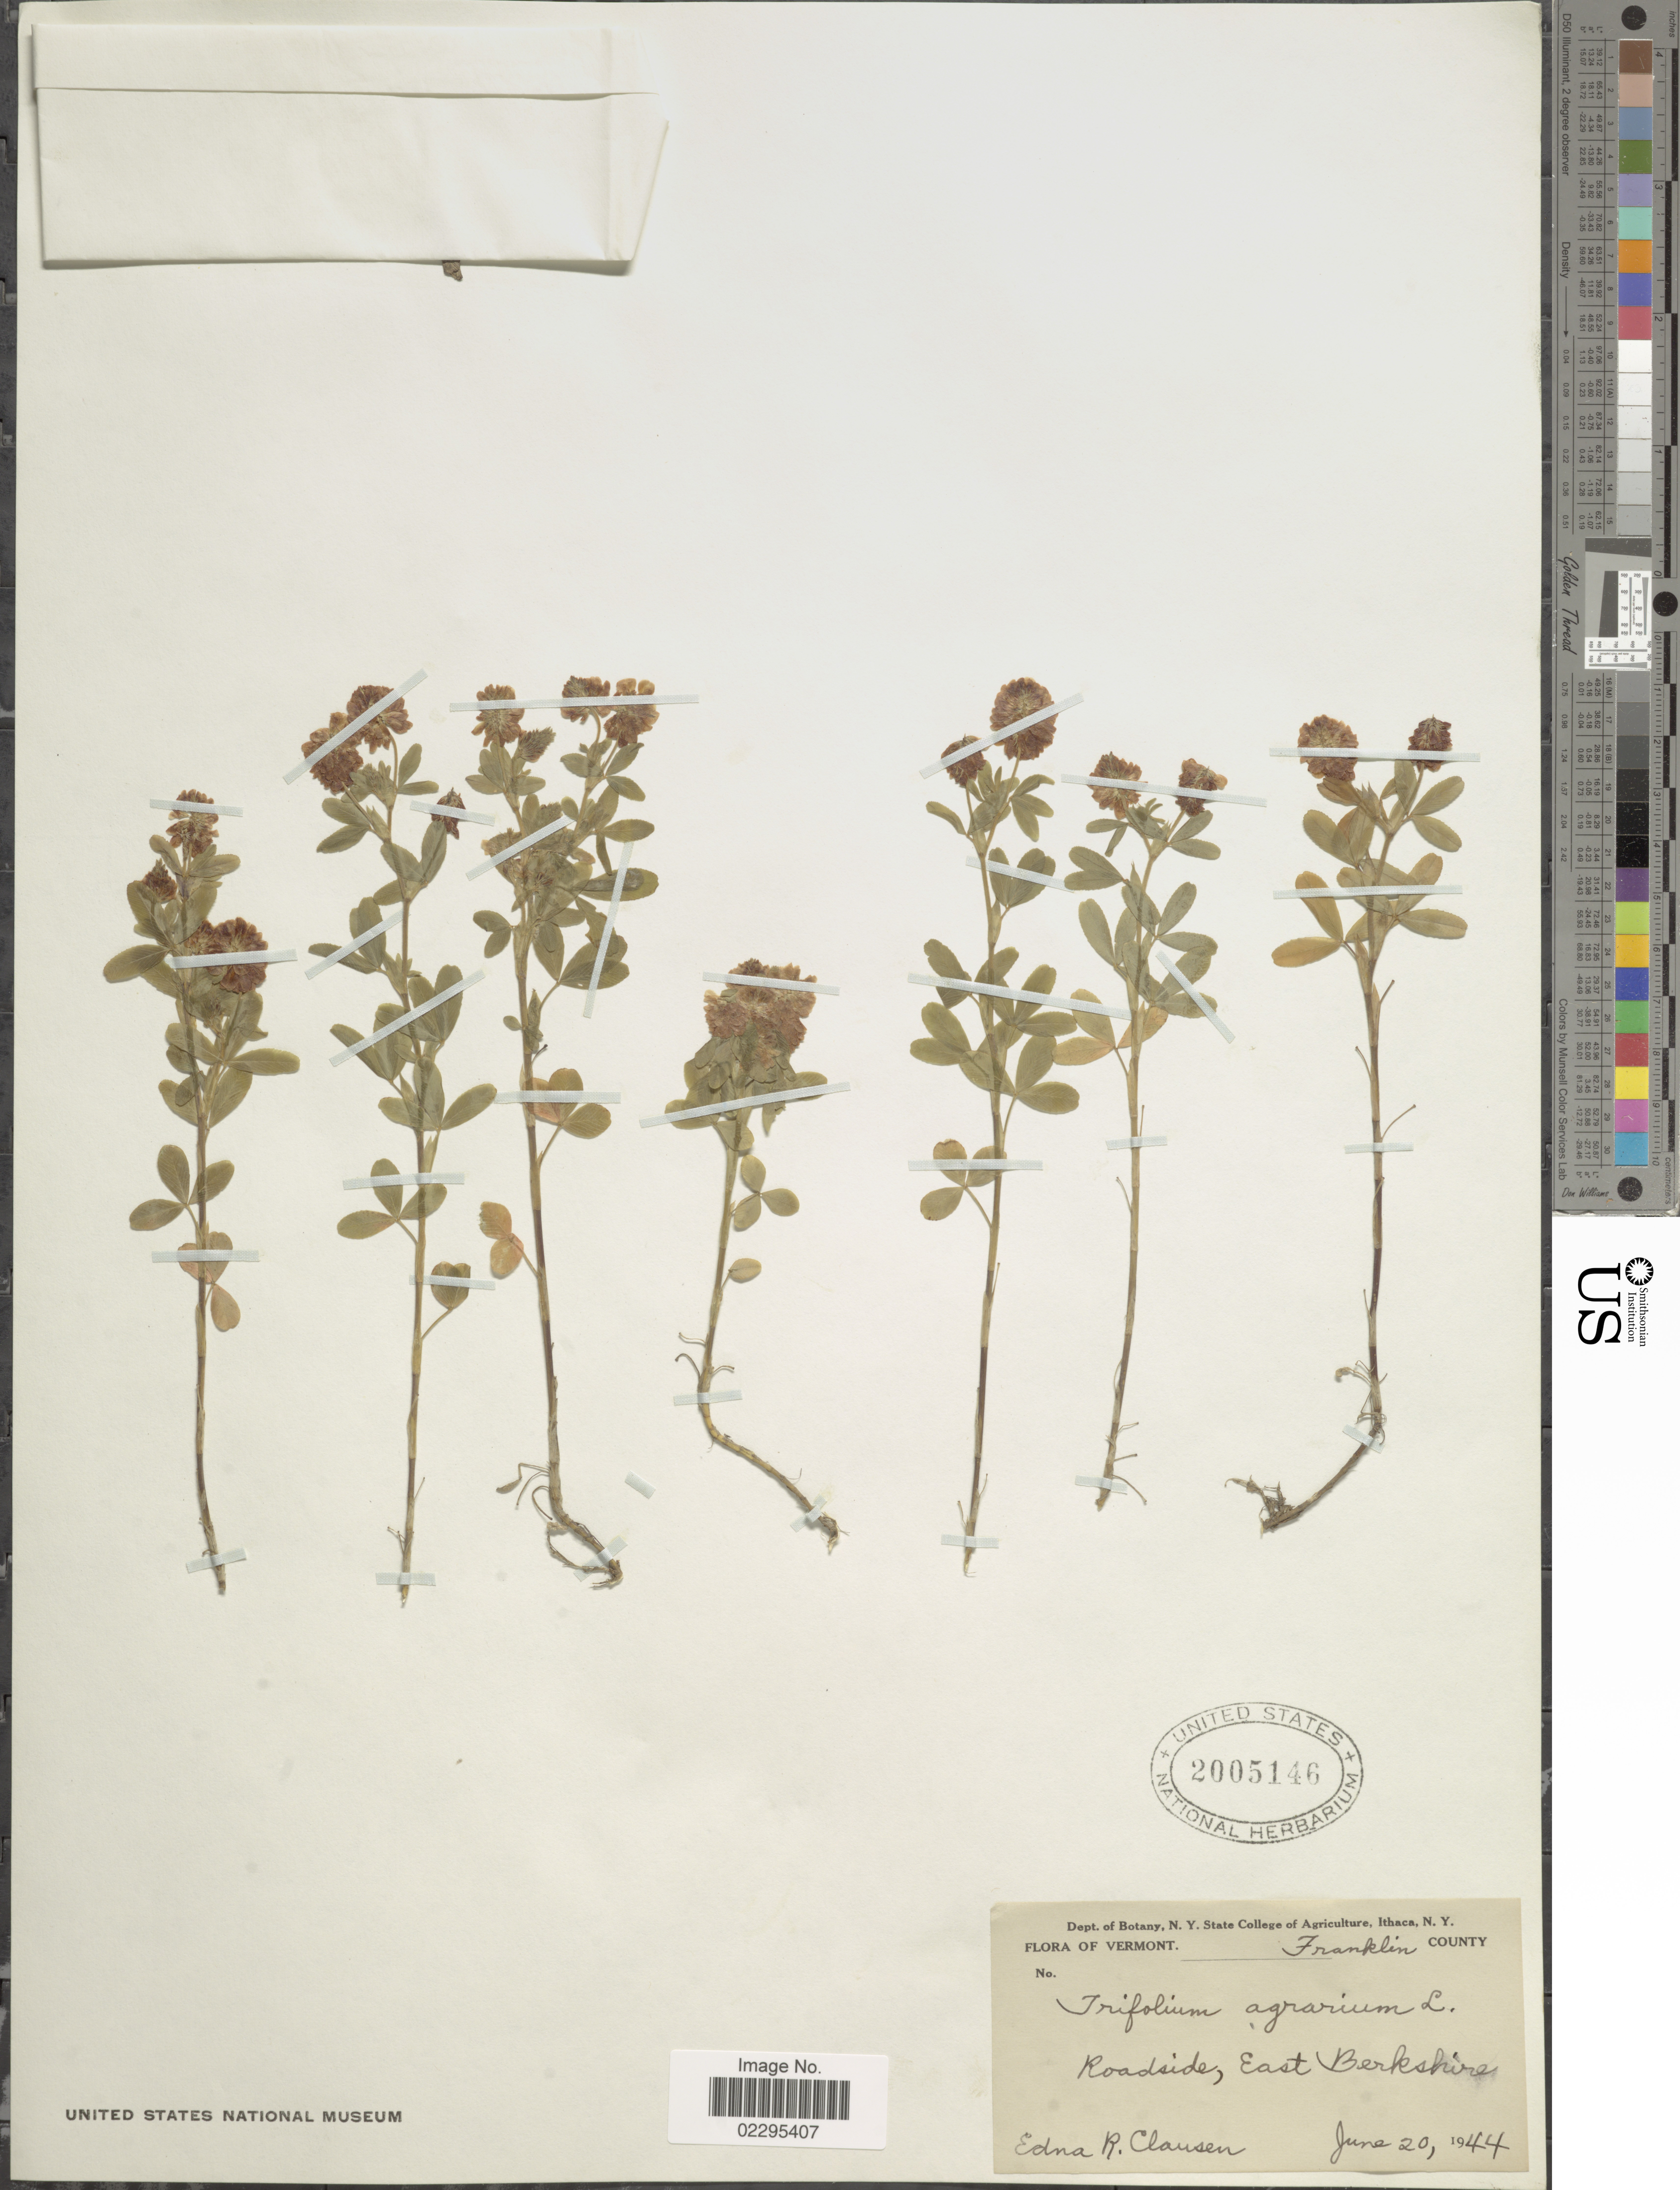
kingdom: Plantae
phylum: Tracheophyta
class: Magnoliopsida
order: Fabales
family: Fabaceae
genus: Trifolium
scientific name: Trifolium agrarium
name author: L.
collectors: E. Clausen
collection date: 1944-06-20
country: United States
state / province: Vermont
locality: Vermont, Franklin County, Roadside, East Berkshire.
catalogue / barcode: US 2005146